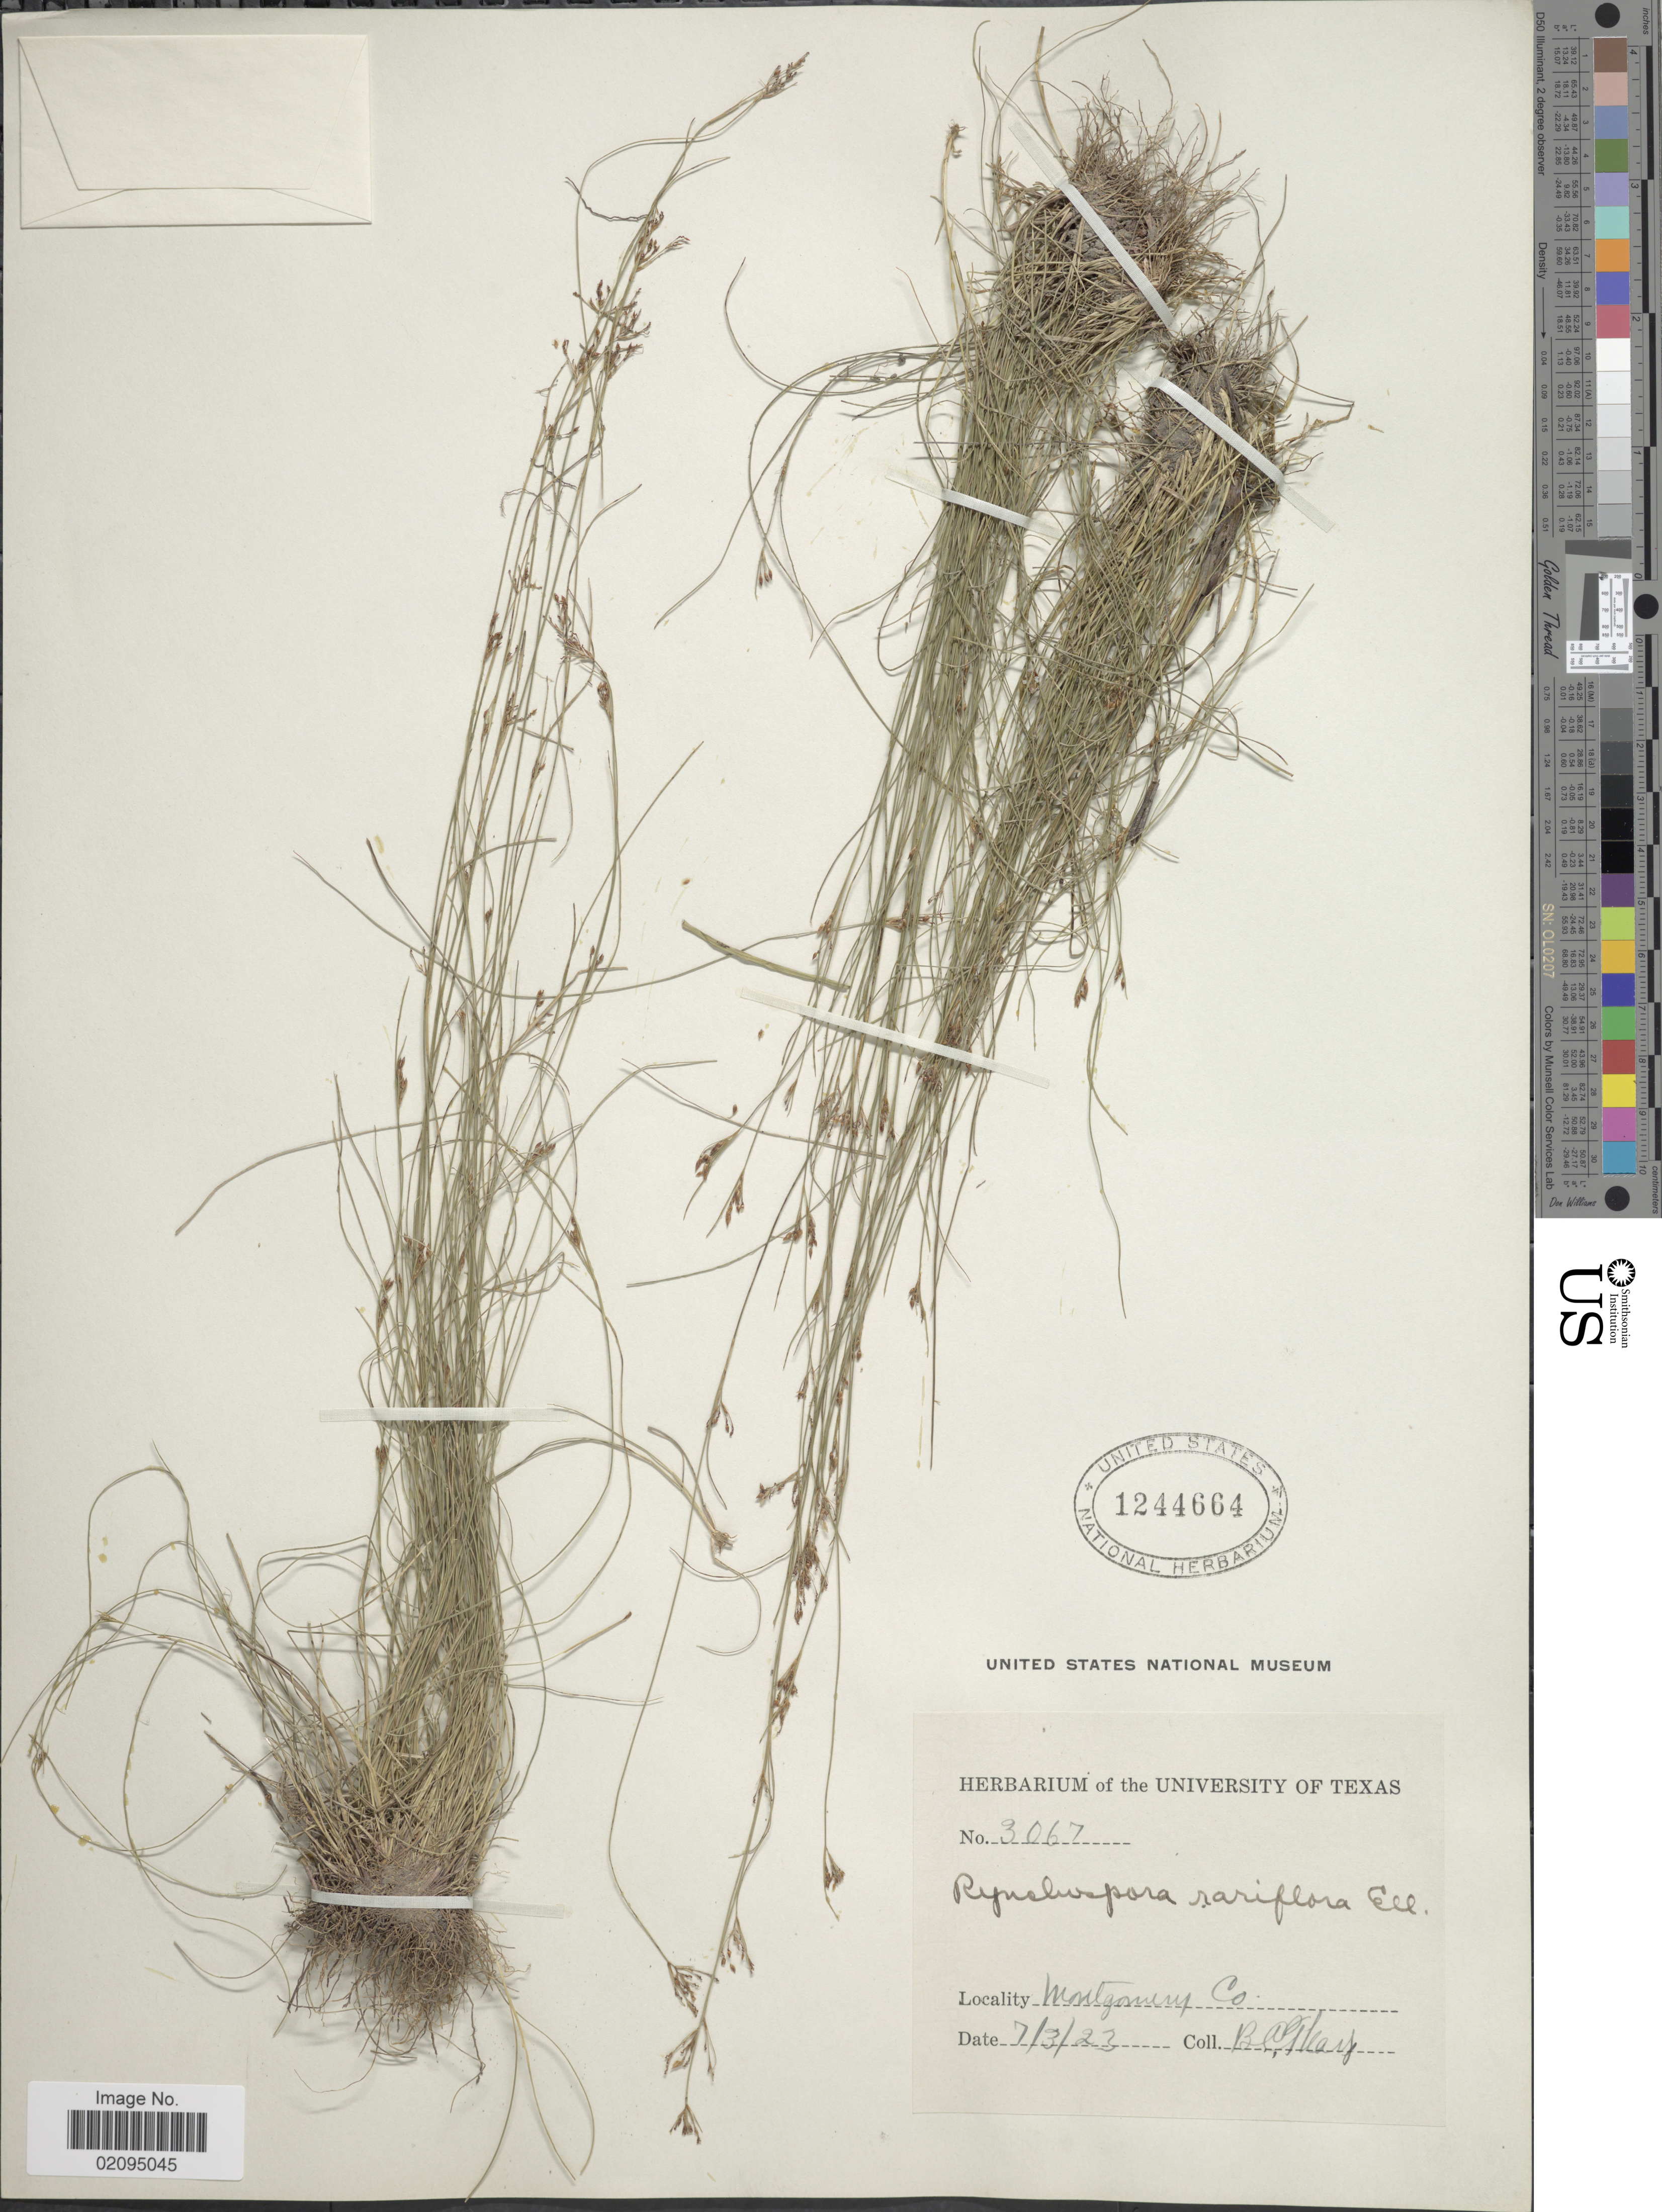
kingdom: Plantae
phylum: Tracheophyta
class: Liliopsida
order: Poales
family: Cyperaceae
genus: Rhynchospora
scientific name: Rhynchospora rariflora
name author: (Michx.) Elliott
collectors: B. C. Tharp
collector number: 3067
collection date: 1923-07-03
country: United States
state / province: Texas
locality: Montgomery Co.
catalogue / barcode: US 1244664